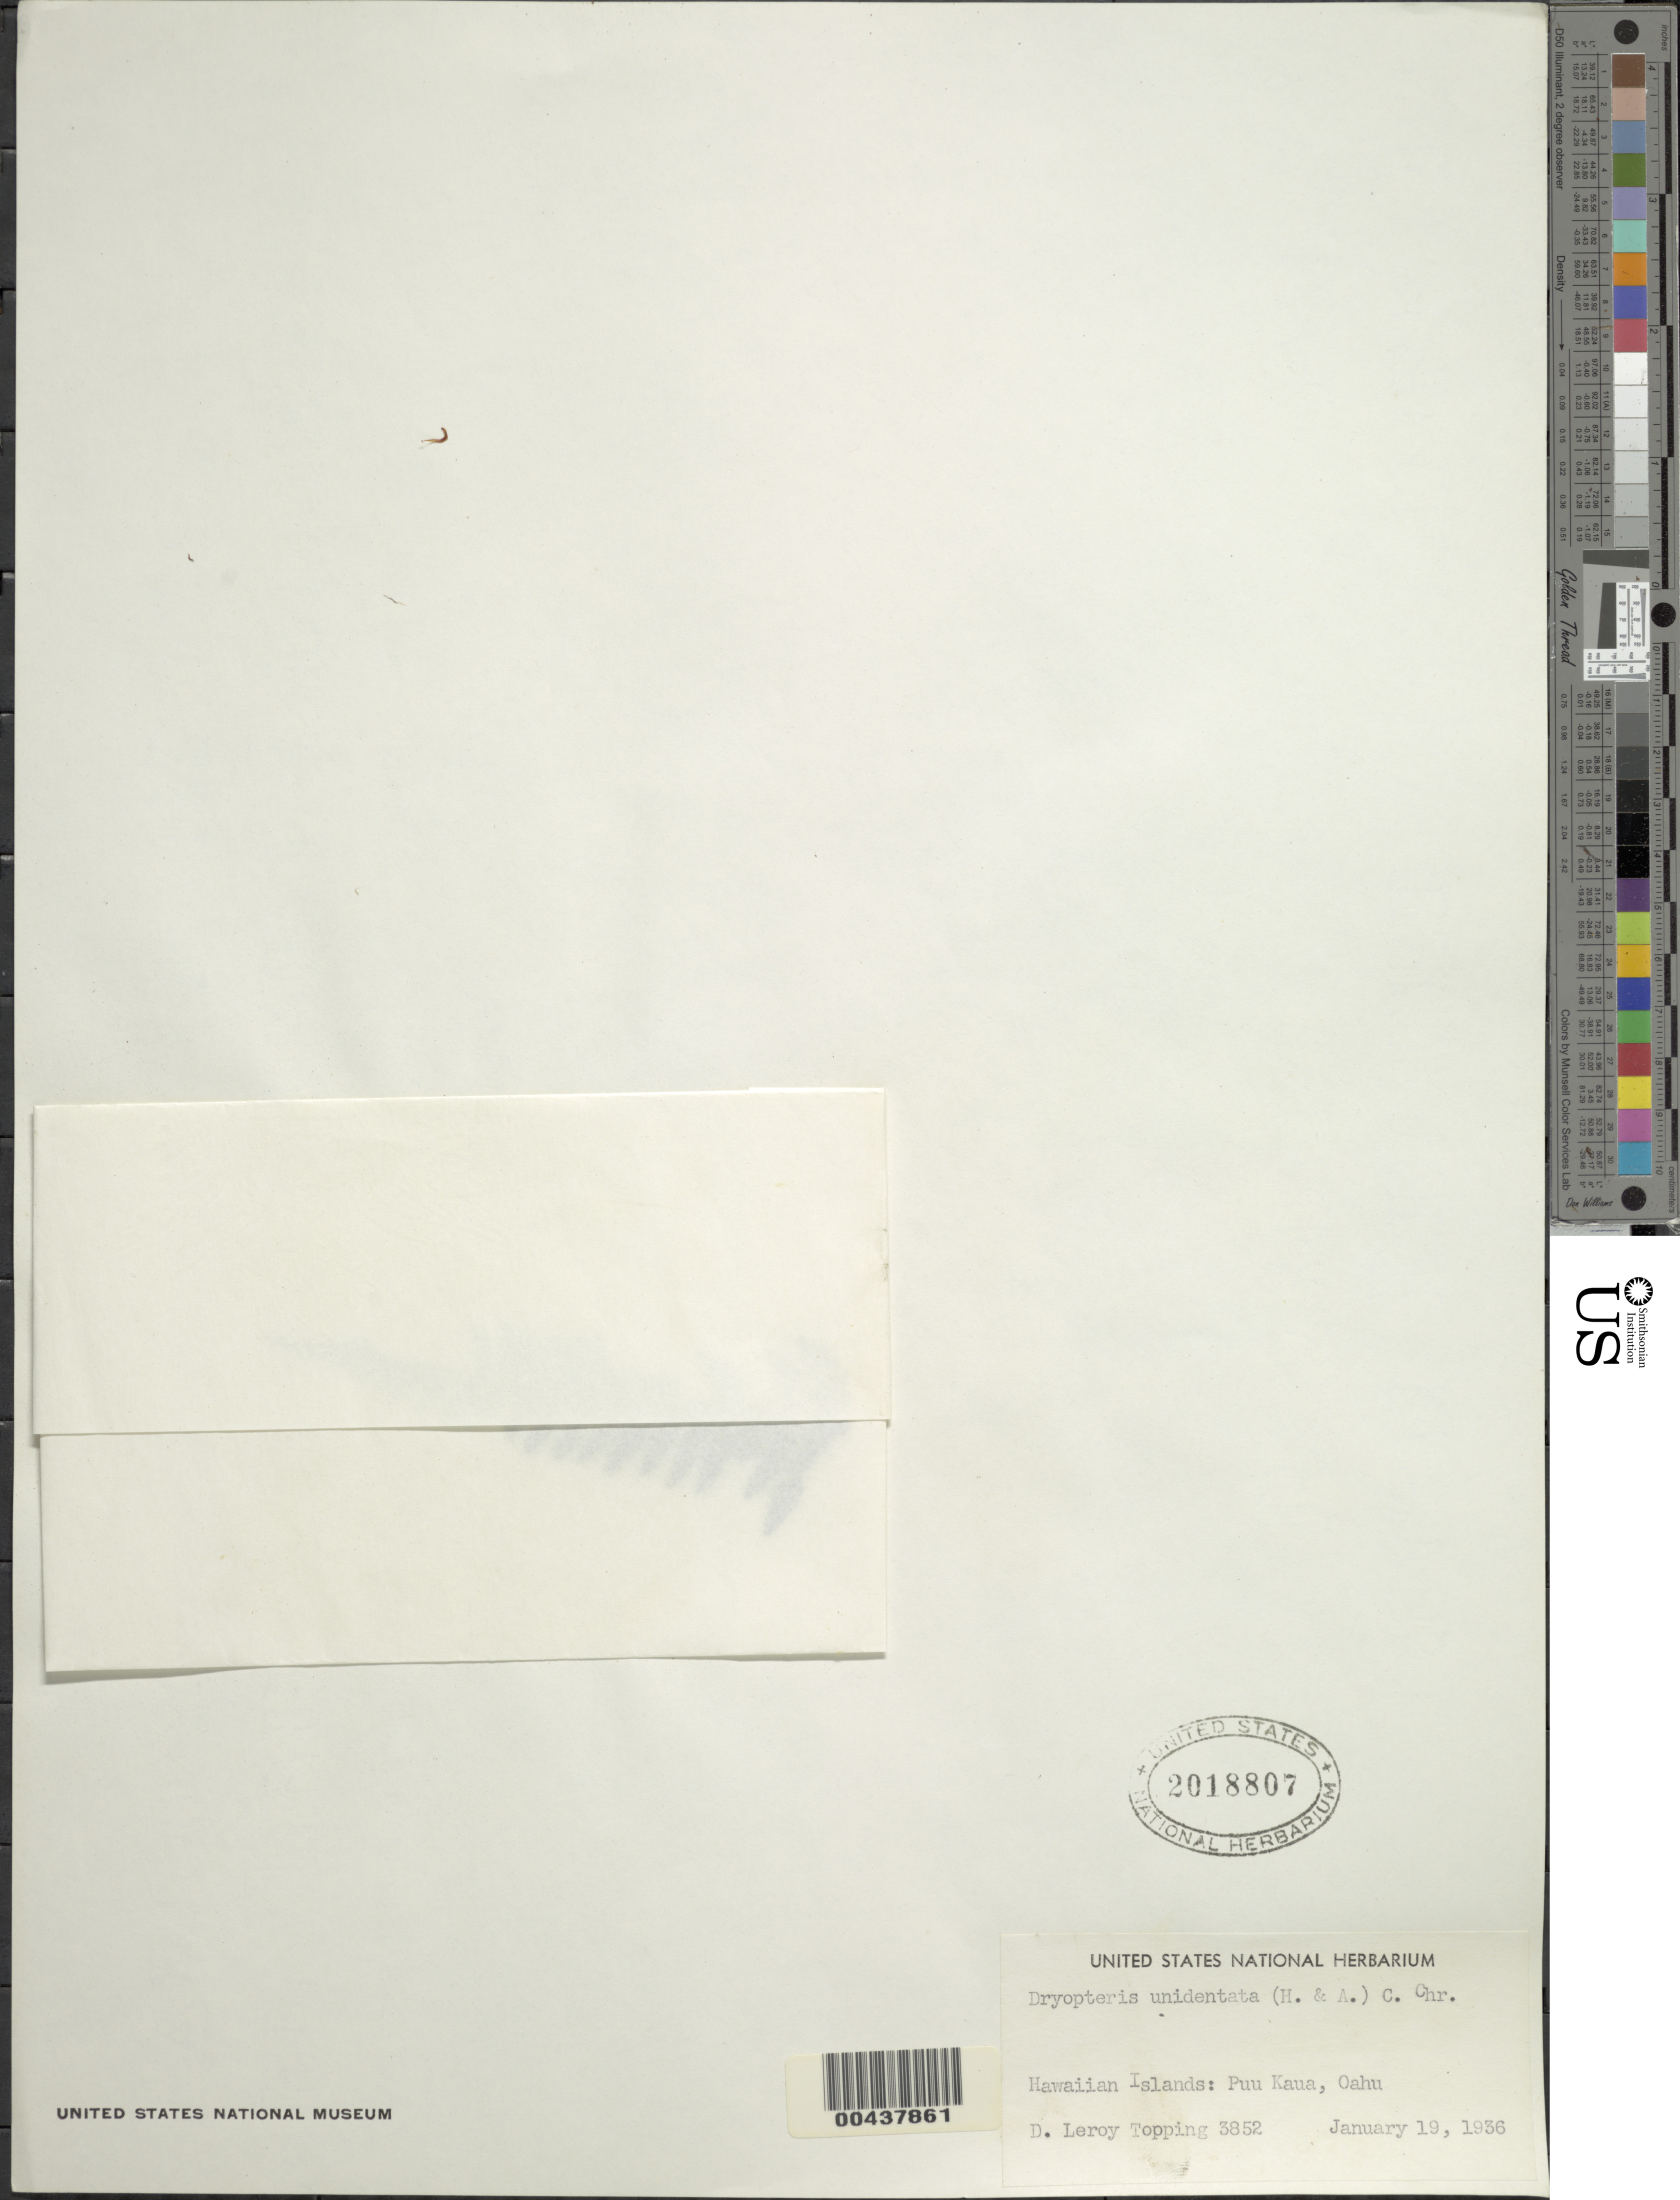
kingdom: Plantae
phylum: Tracheophyta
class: Polypodiopsida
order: Polypodiales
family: Dryopteridaceae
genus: Dryopteris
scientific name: Dryopteris unidentata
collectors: D. L. Topping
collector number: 3852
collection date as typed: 19 Jan 1936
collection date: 1936-01-19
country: United States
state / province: Hawaii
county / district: Honolulu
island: Oahu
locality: Puu Kaua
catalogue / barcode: US 2018807